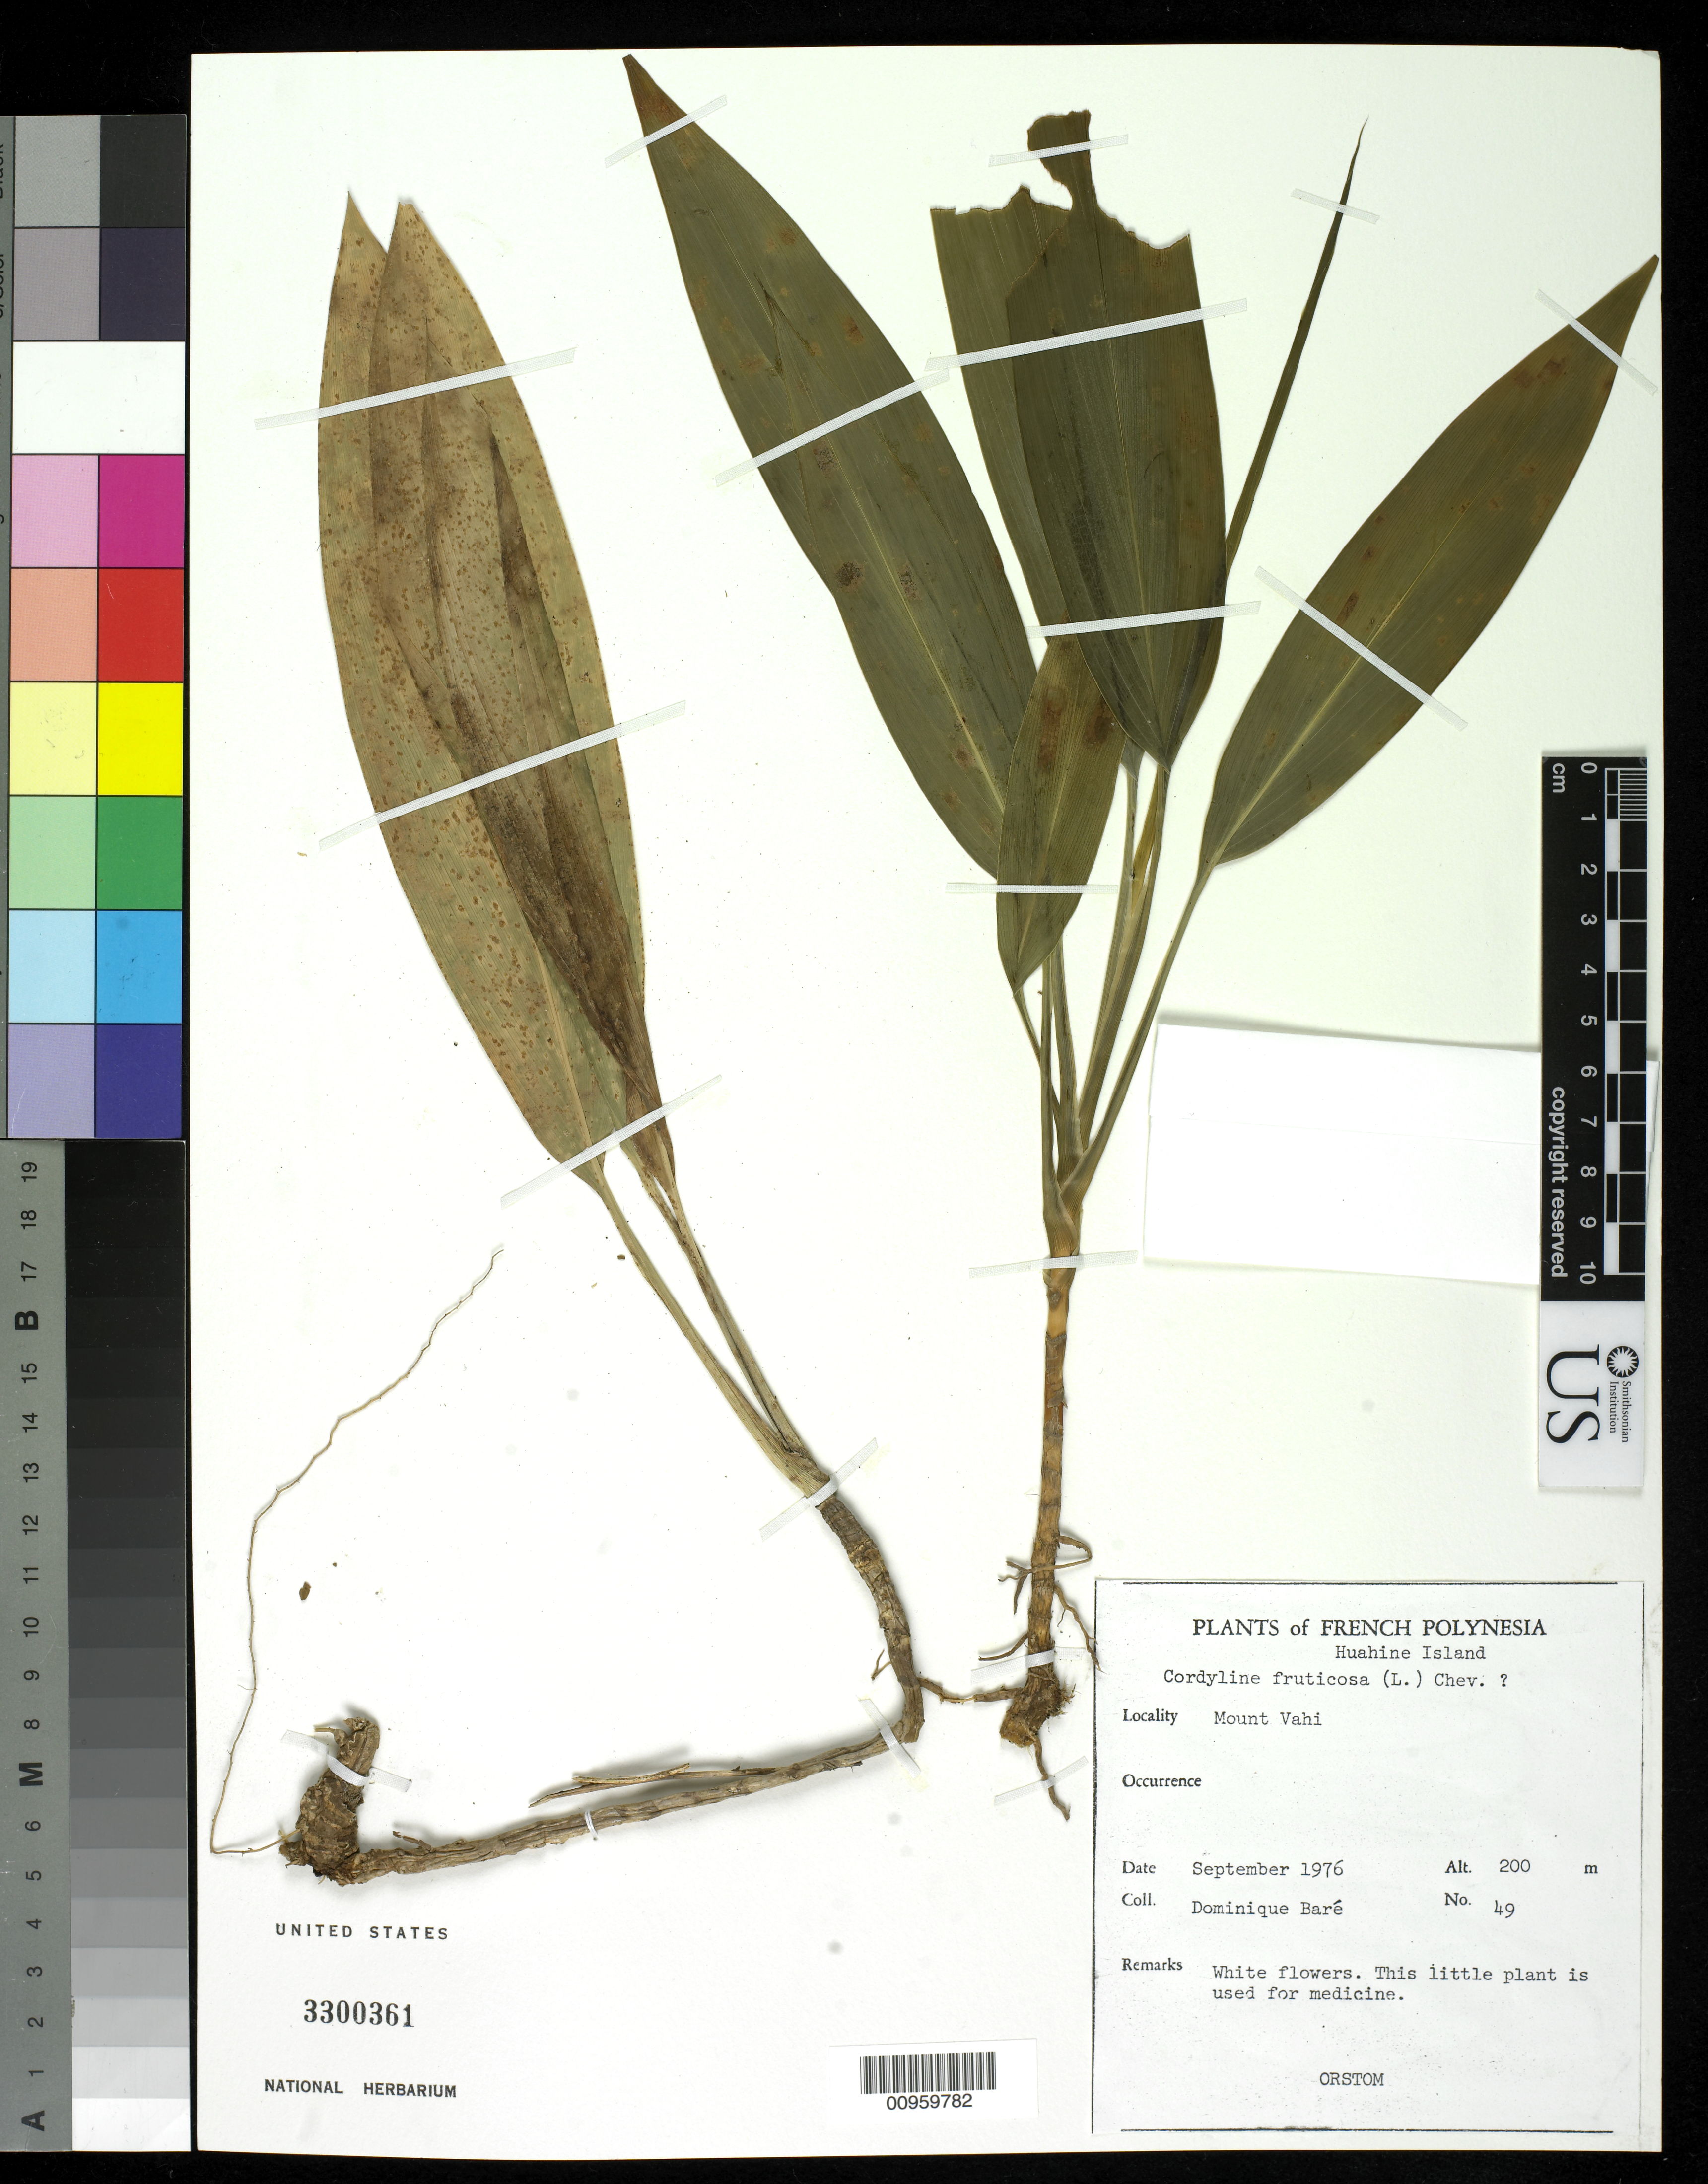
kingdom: Plantae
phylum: Tracheophyta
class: Liliopsida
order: Asparagales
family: Asparagaceae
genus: Cordyline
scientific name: Cordyline fruticosa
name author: (L.) A. Chev.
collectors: D. Baré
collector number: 49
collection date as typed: Sep 1976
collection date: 1976-09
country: French Polynesia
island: Huahine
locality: Mount Vahi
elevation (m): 200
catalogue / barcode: US 3300361